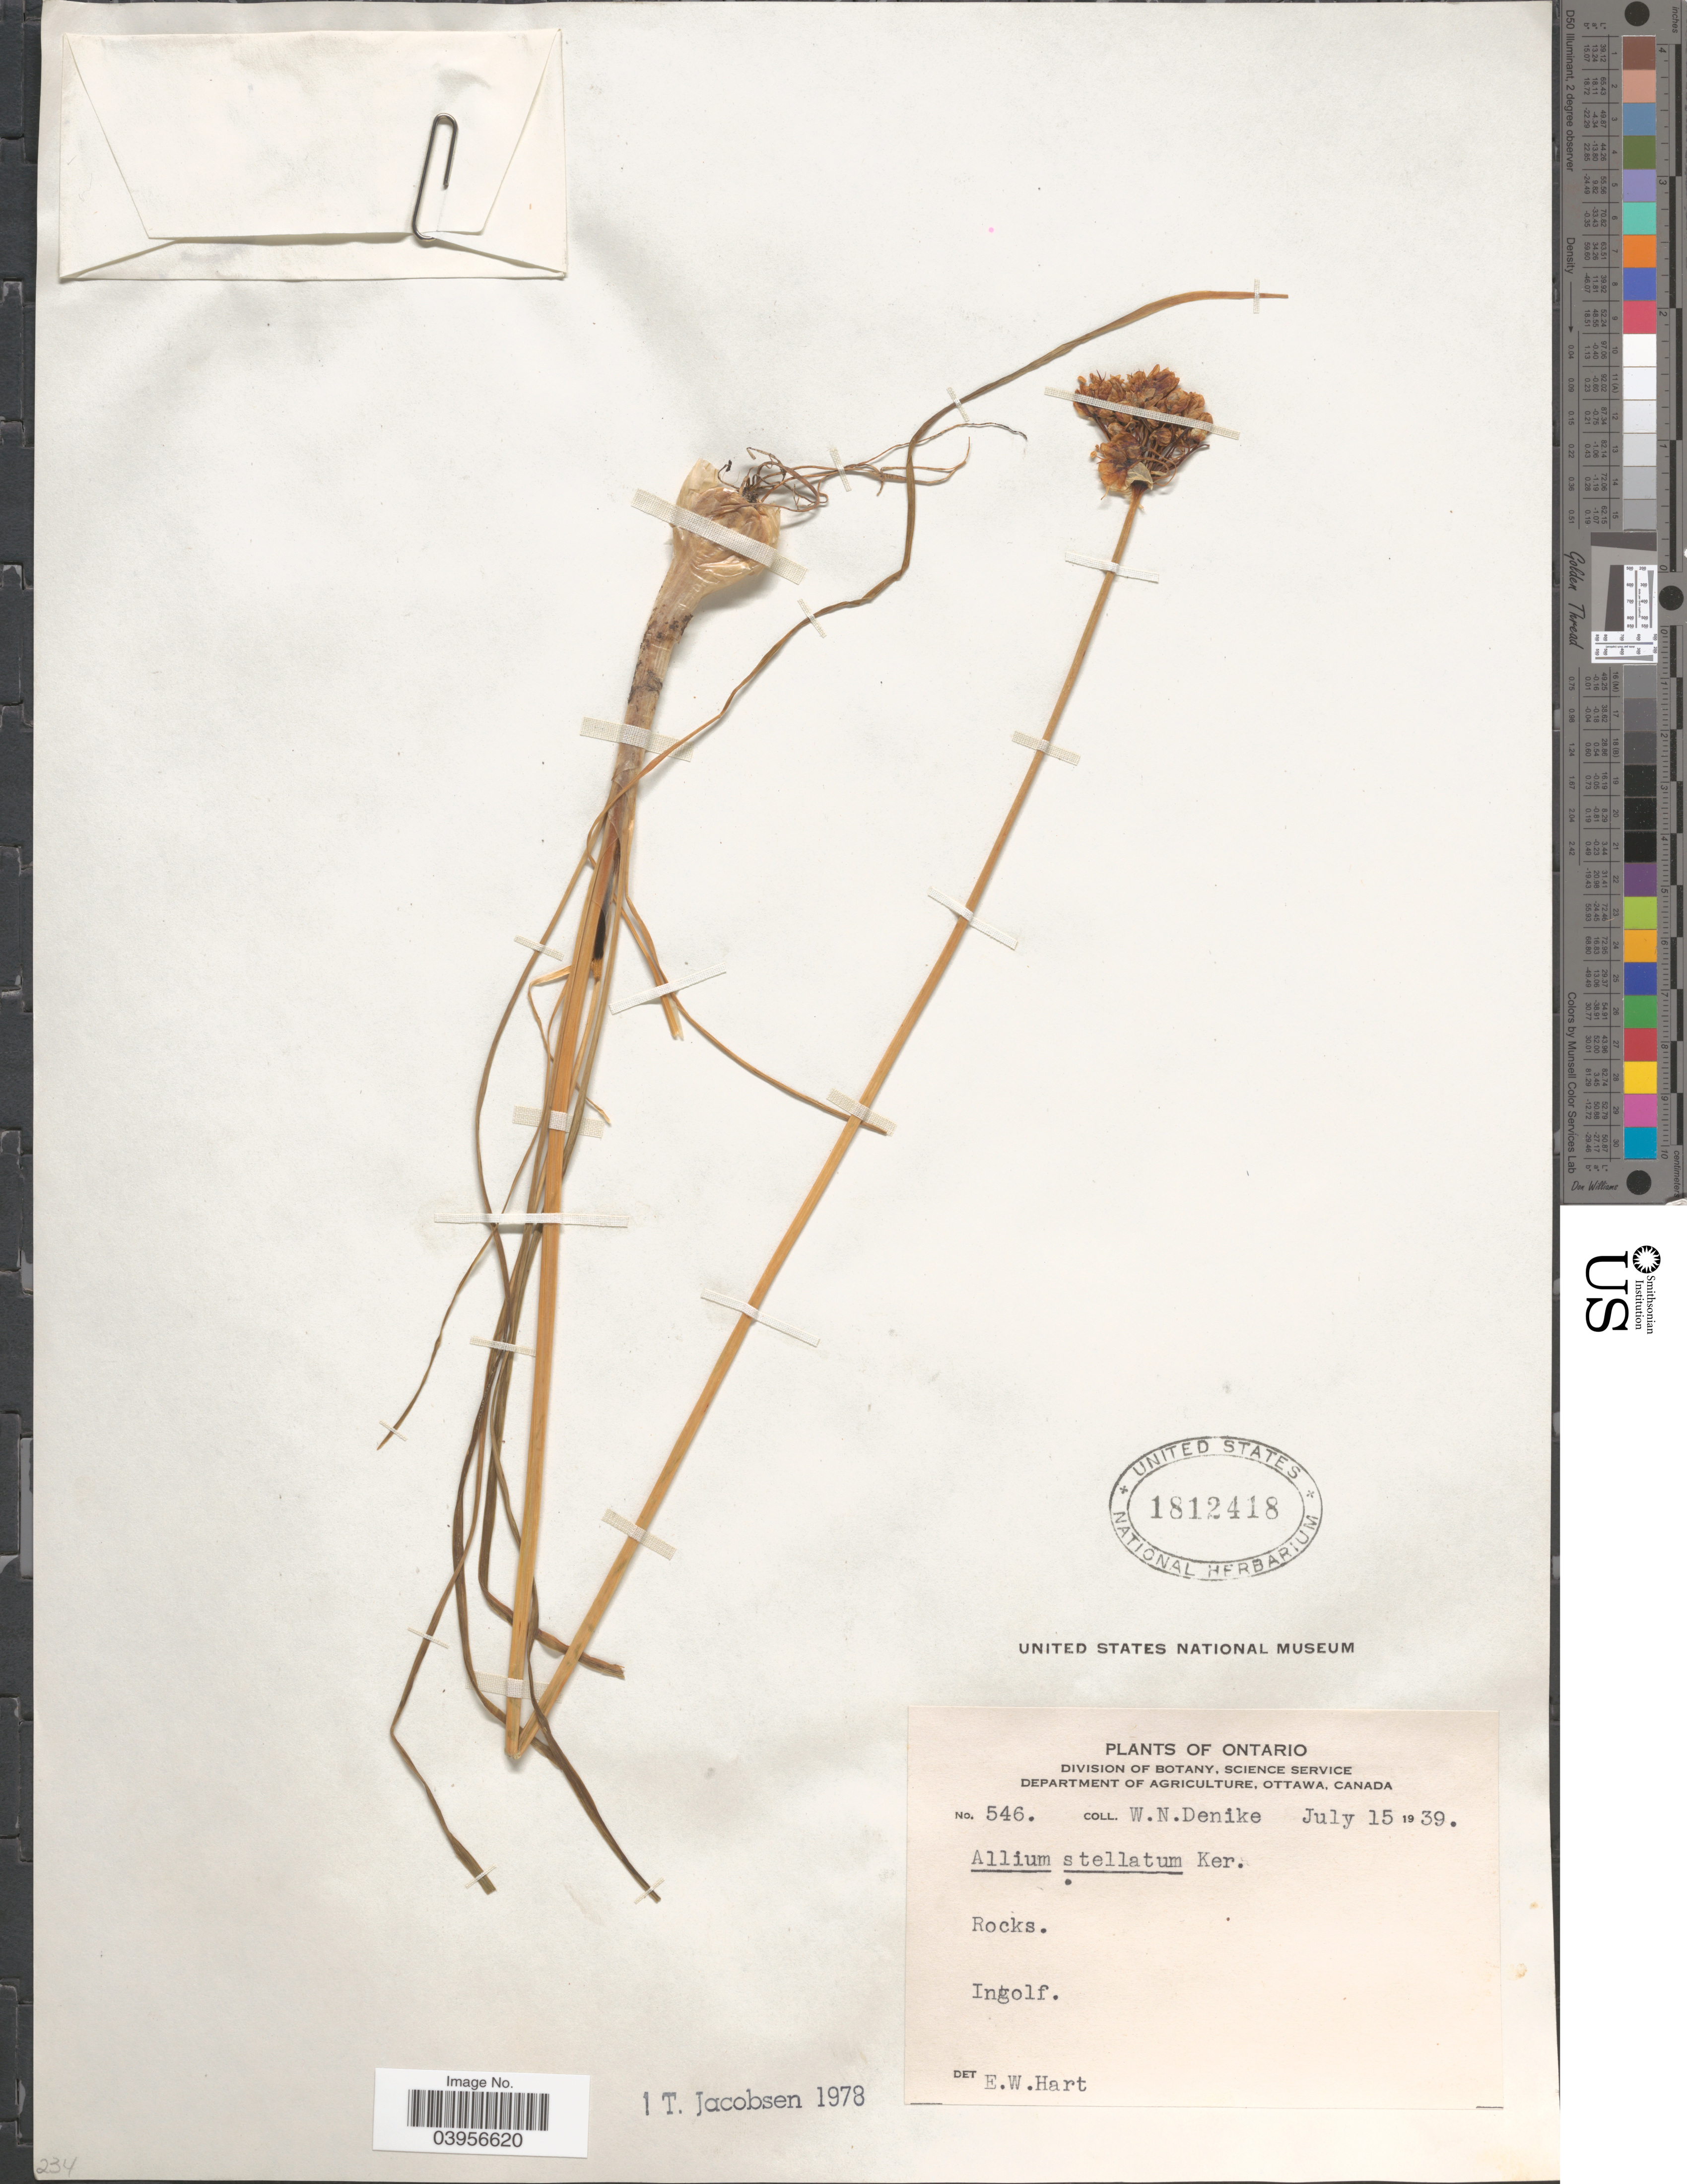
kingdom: Plantae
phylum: Tracheophyta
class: Liliopsida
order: Asparagales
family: Amaryllidaceae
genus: Allium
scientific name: Allium stellatum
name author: Nutt. ex Ker Gawl.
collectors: W. Denike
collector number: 546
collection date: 1939-07-15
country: Canada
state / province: Ontario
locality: Rocks. Ingolf.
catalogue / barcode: US 1812418